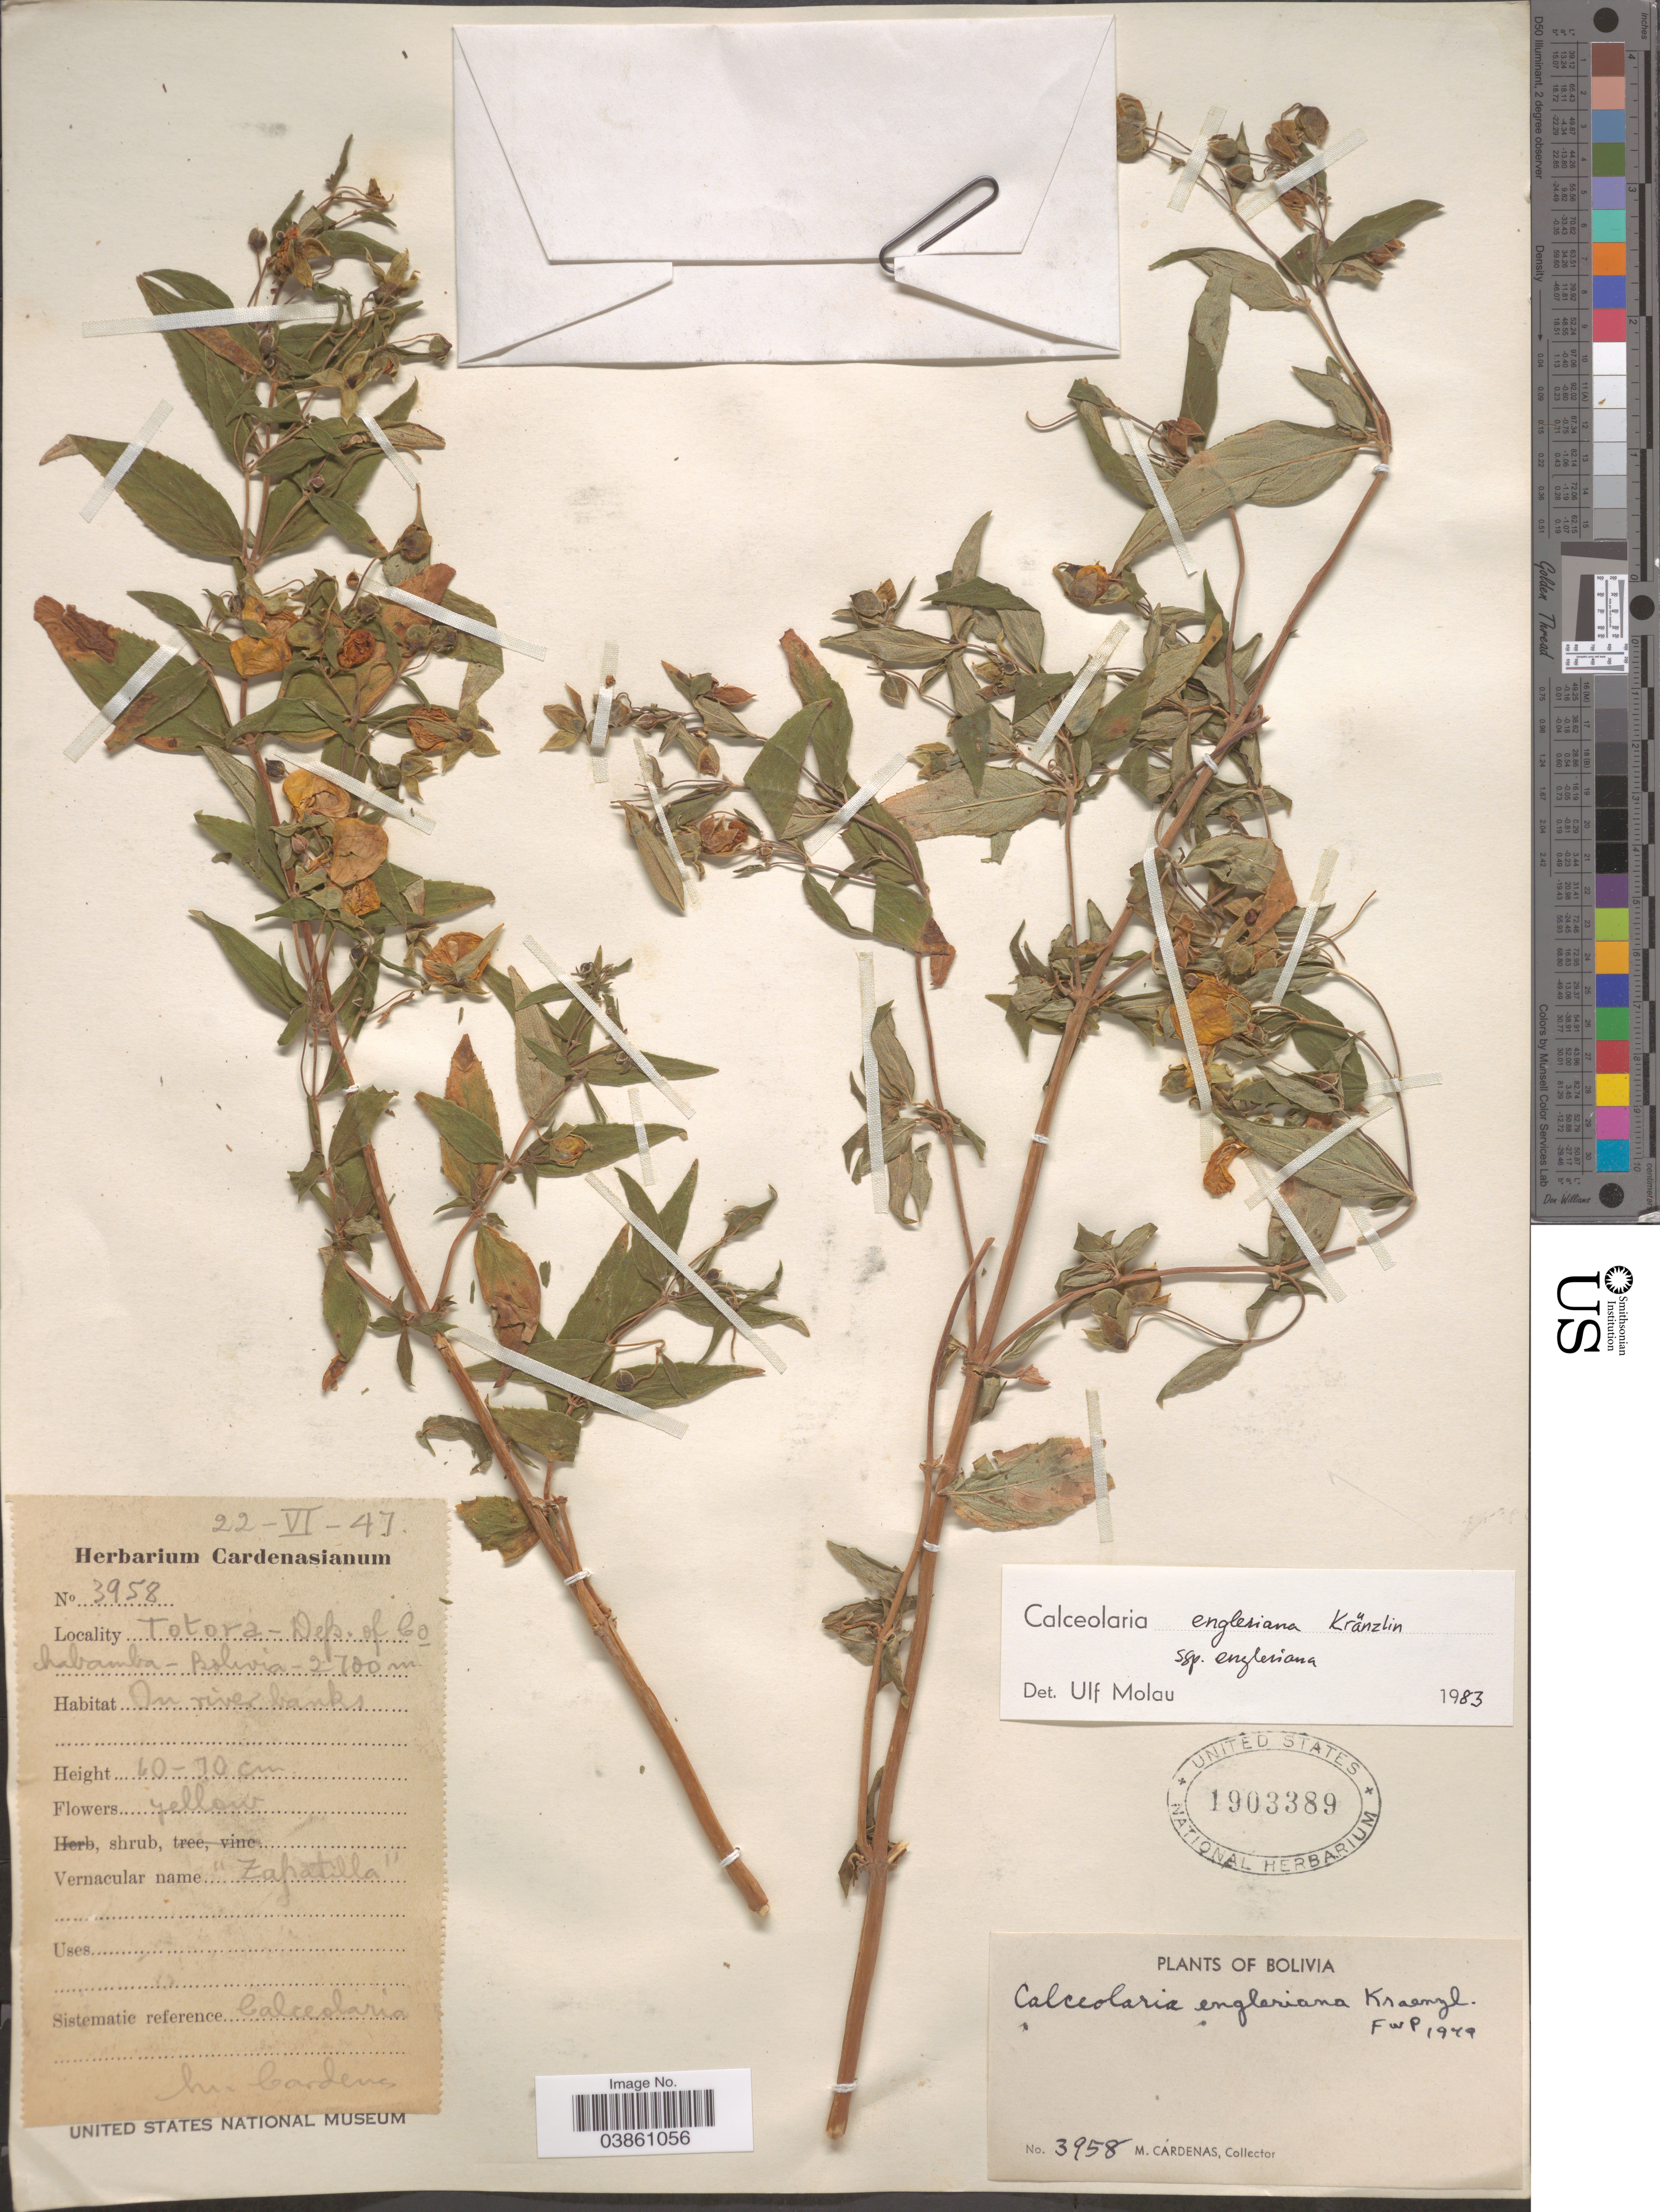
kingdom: Plantae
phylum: Tracheophyta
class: Magnoliopsida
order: Lamiales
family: Calceolariaceae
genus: Calceolaria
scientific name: Calceolaria engleriana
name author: Kraenzl.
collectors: M. Cárdenas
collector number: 3958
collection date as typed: Transcribed d/m/y: 22/6/47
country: Bolivia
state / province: Cochabamba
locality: Totora-Dep. of Cochabamba.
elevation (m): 2700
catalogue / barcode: US 1903389